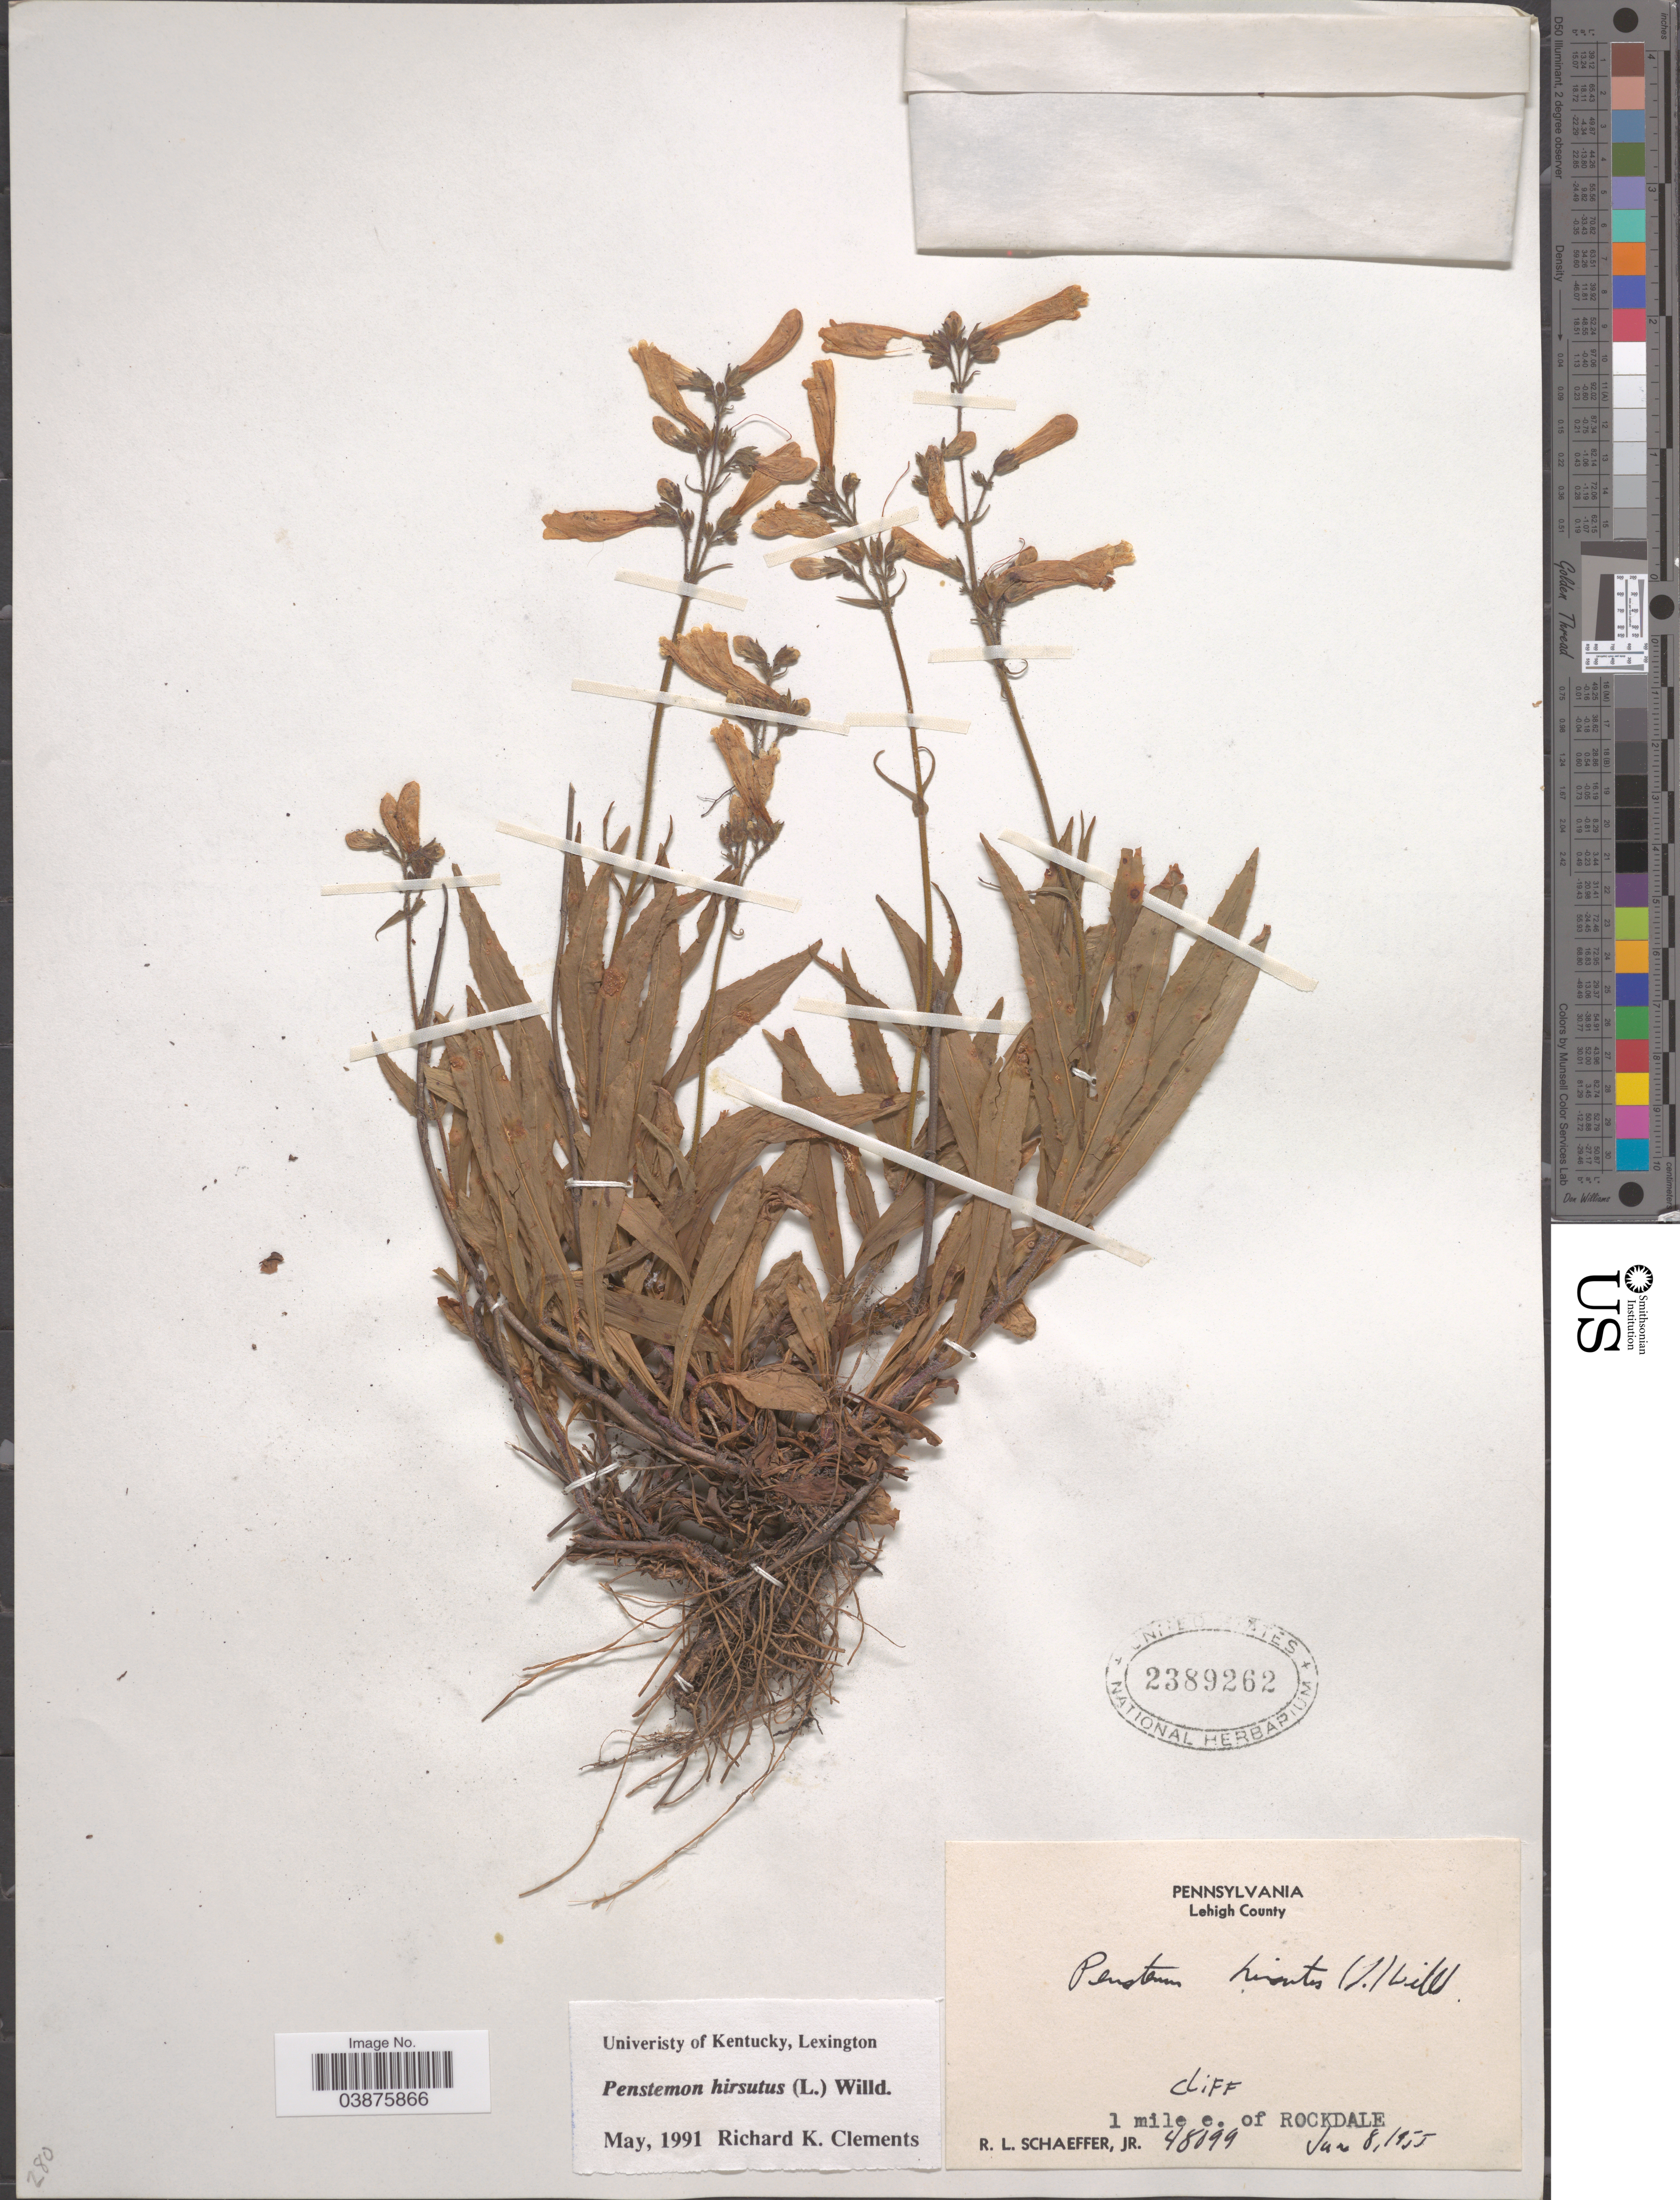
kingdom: Plantae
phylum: Tracheophyta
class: Magnoliopsida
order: Lamiales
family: Plantaginaceae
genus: Penstemon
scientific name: Penstemon hirsutus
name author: (L.) Willd.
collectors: R. L. Schaeffer Jr.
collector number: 48099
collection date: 1955-06-08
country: United States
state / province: Pennsylvania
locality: Lehigh County. 1 mile e. of Rockdale.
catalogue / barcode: US 2389262